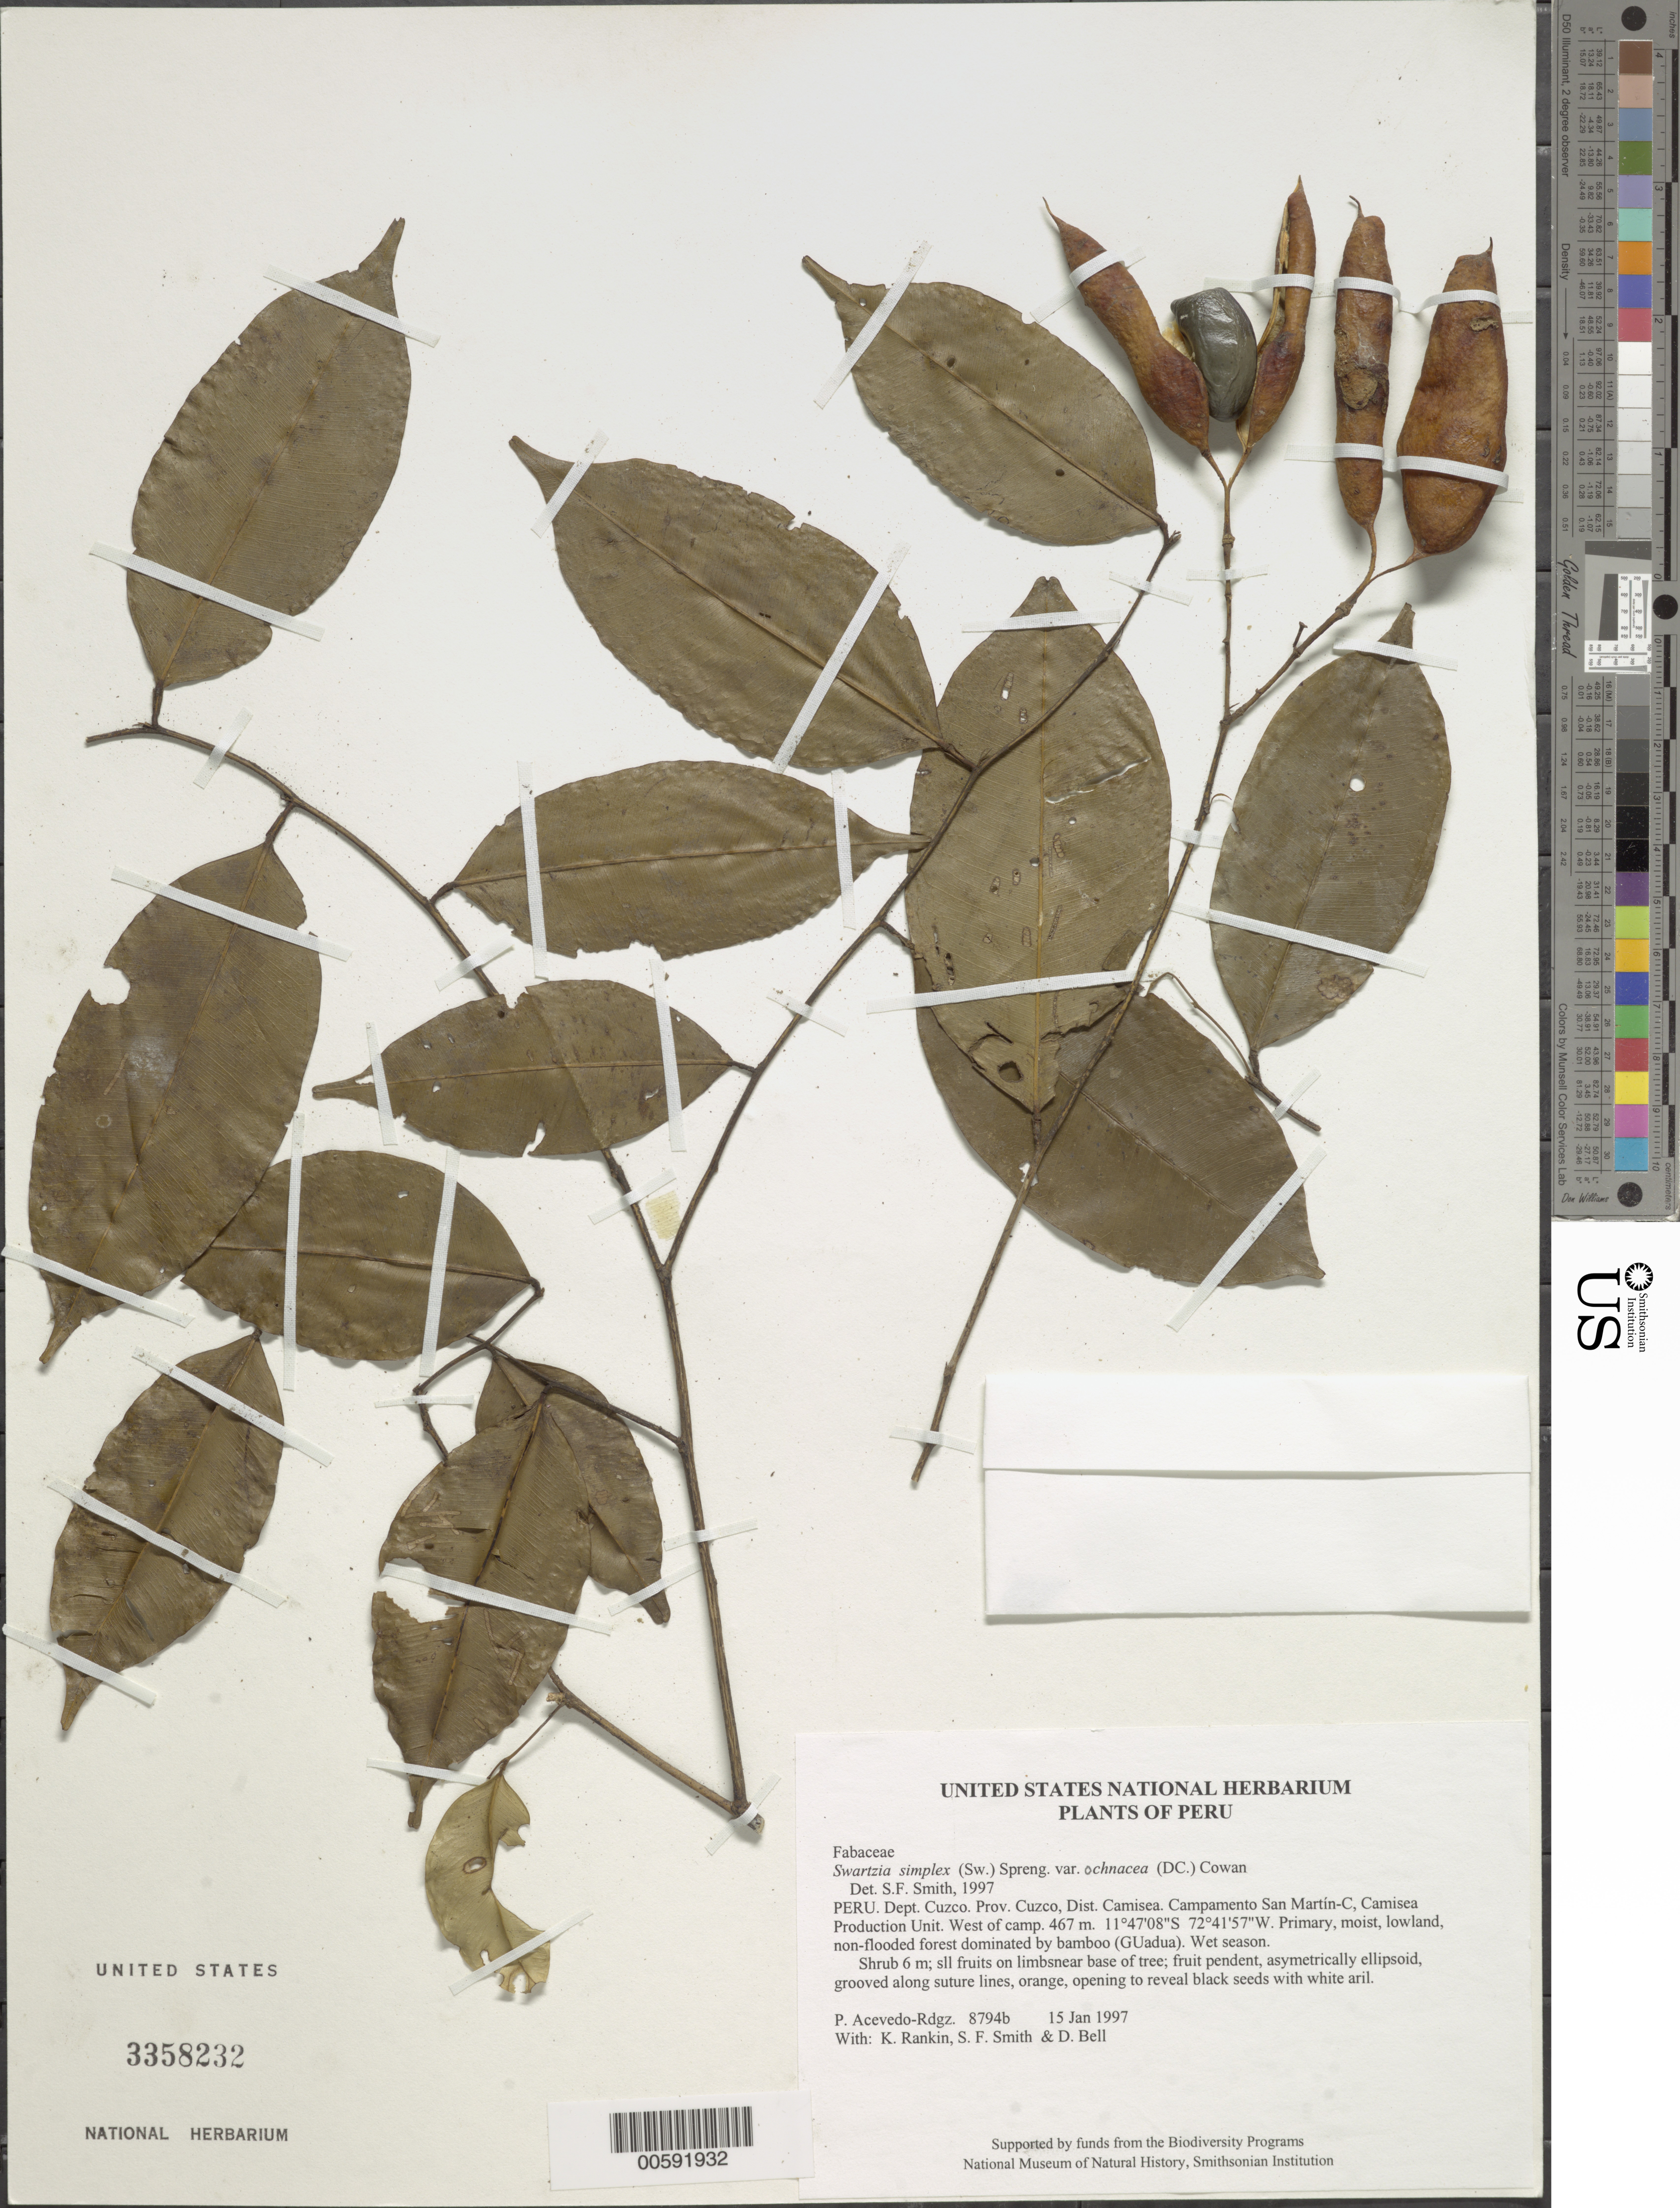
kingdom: Plantae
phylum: Tracheophyta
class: Magnoliopsida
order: Fabales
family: Fabaceae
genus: Swartzia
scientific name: Swartzia simplex var. ochnacea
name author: (DC.) R.S. Cowan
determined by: Smith, Stephen F., (US), NMNH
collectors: P. Acevedo-Rodr., D. A. Bell, K. B. Rankin & S.F. Smith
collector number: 8794 b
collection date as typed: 15 Jan 1997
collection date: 1997-01-15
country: Peru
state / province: Cusco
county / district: Cusco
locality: Districto Camisea, Campamento San Martín-C, Camisea Production Unit. West of camp.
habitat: Primary, moist, lowland, non-flooded forest dominated by bamboo (GUadua). Wet season.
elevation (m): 467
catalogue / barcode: US 3358232